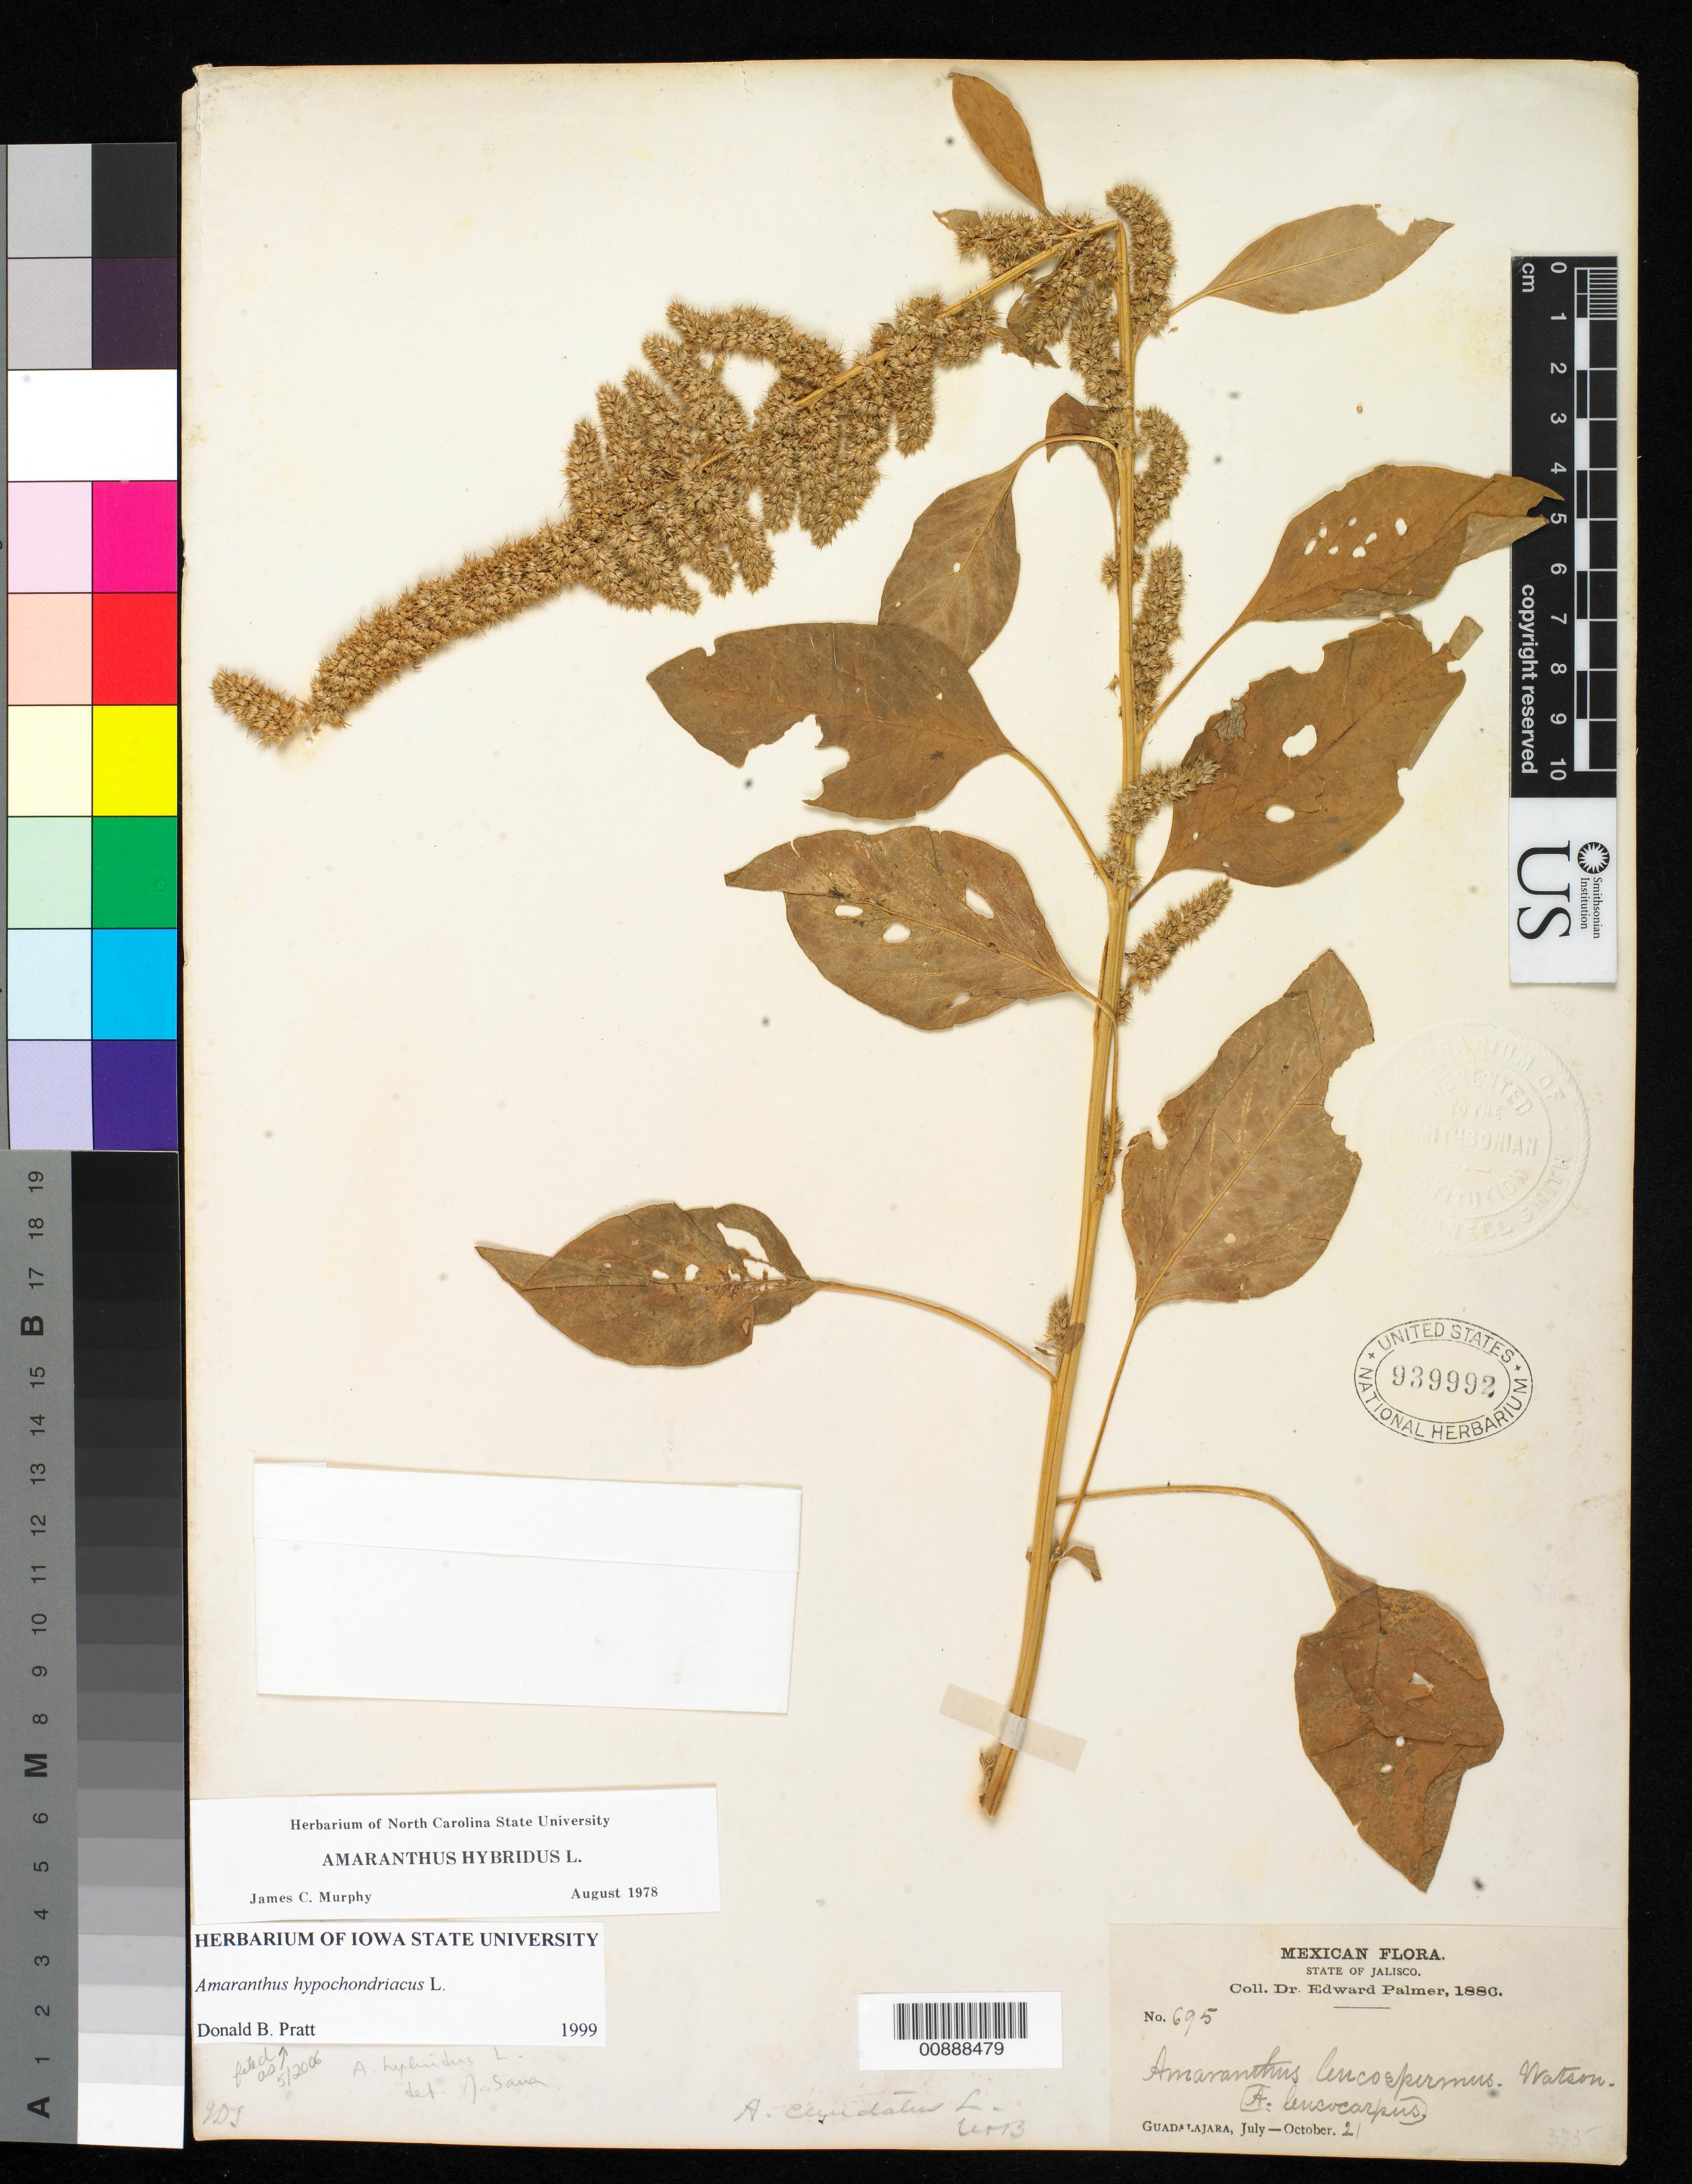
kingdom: Plantae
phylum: Tracheophyta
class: Magnoliopsida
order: Caryophyllales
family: Amaranthaceae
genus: Amaranthus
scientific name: Amaranthus hypochondriacus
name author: L.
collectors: E. Palmer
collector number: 695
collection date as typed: Jul 1886 to 21 Oct 1886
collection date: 1886-07/1886-10-21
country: Mexico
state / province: Jalisco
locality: Guadalajara, Jalisco.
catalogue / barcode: US 939992